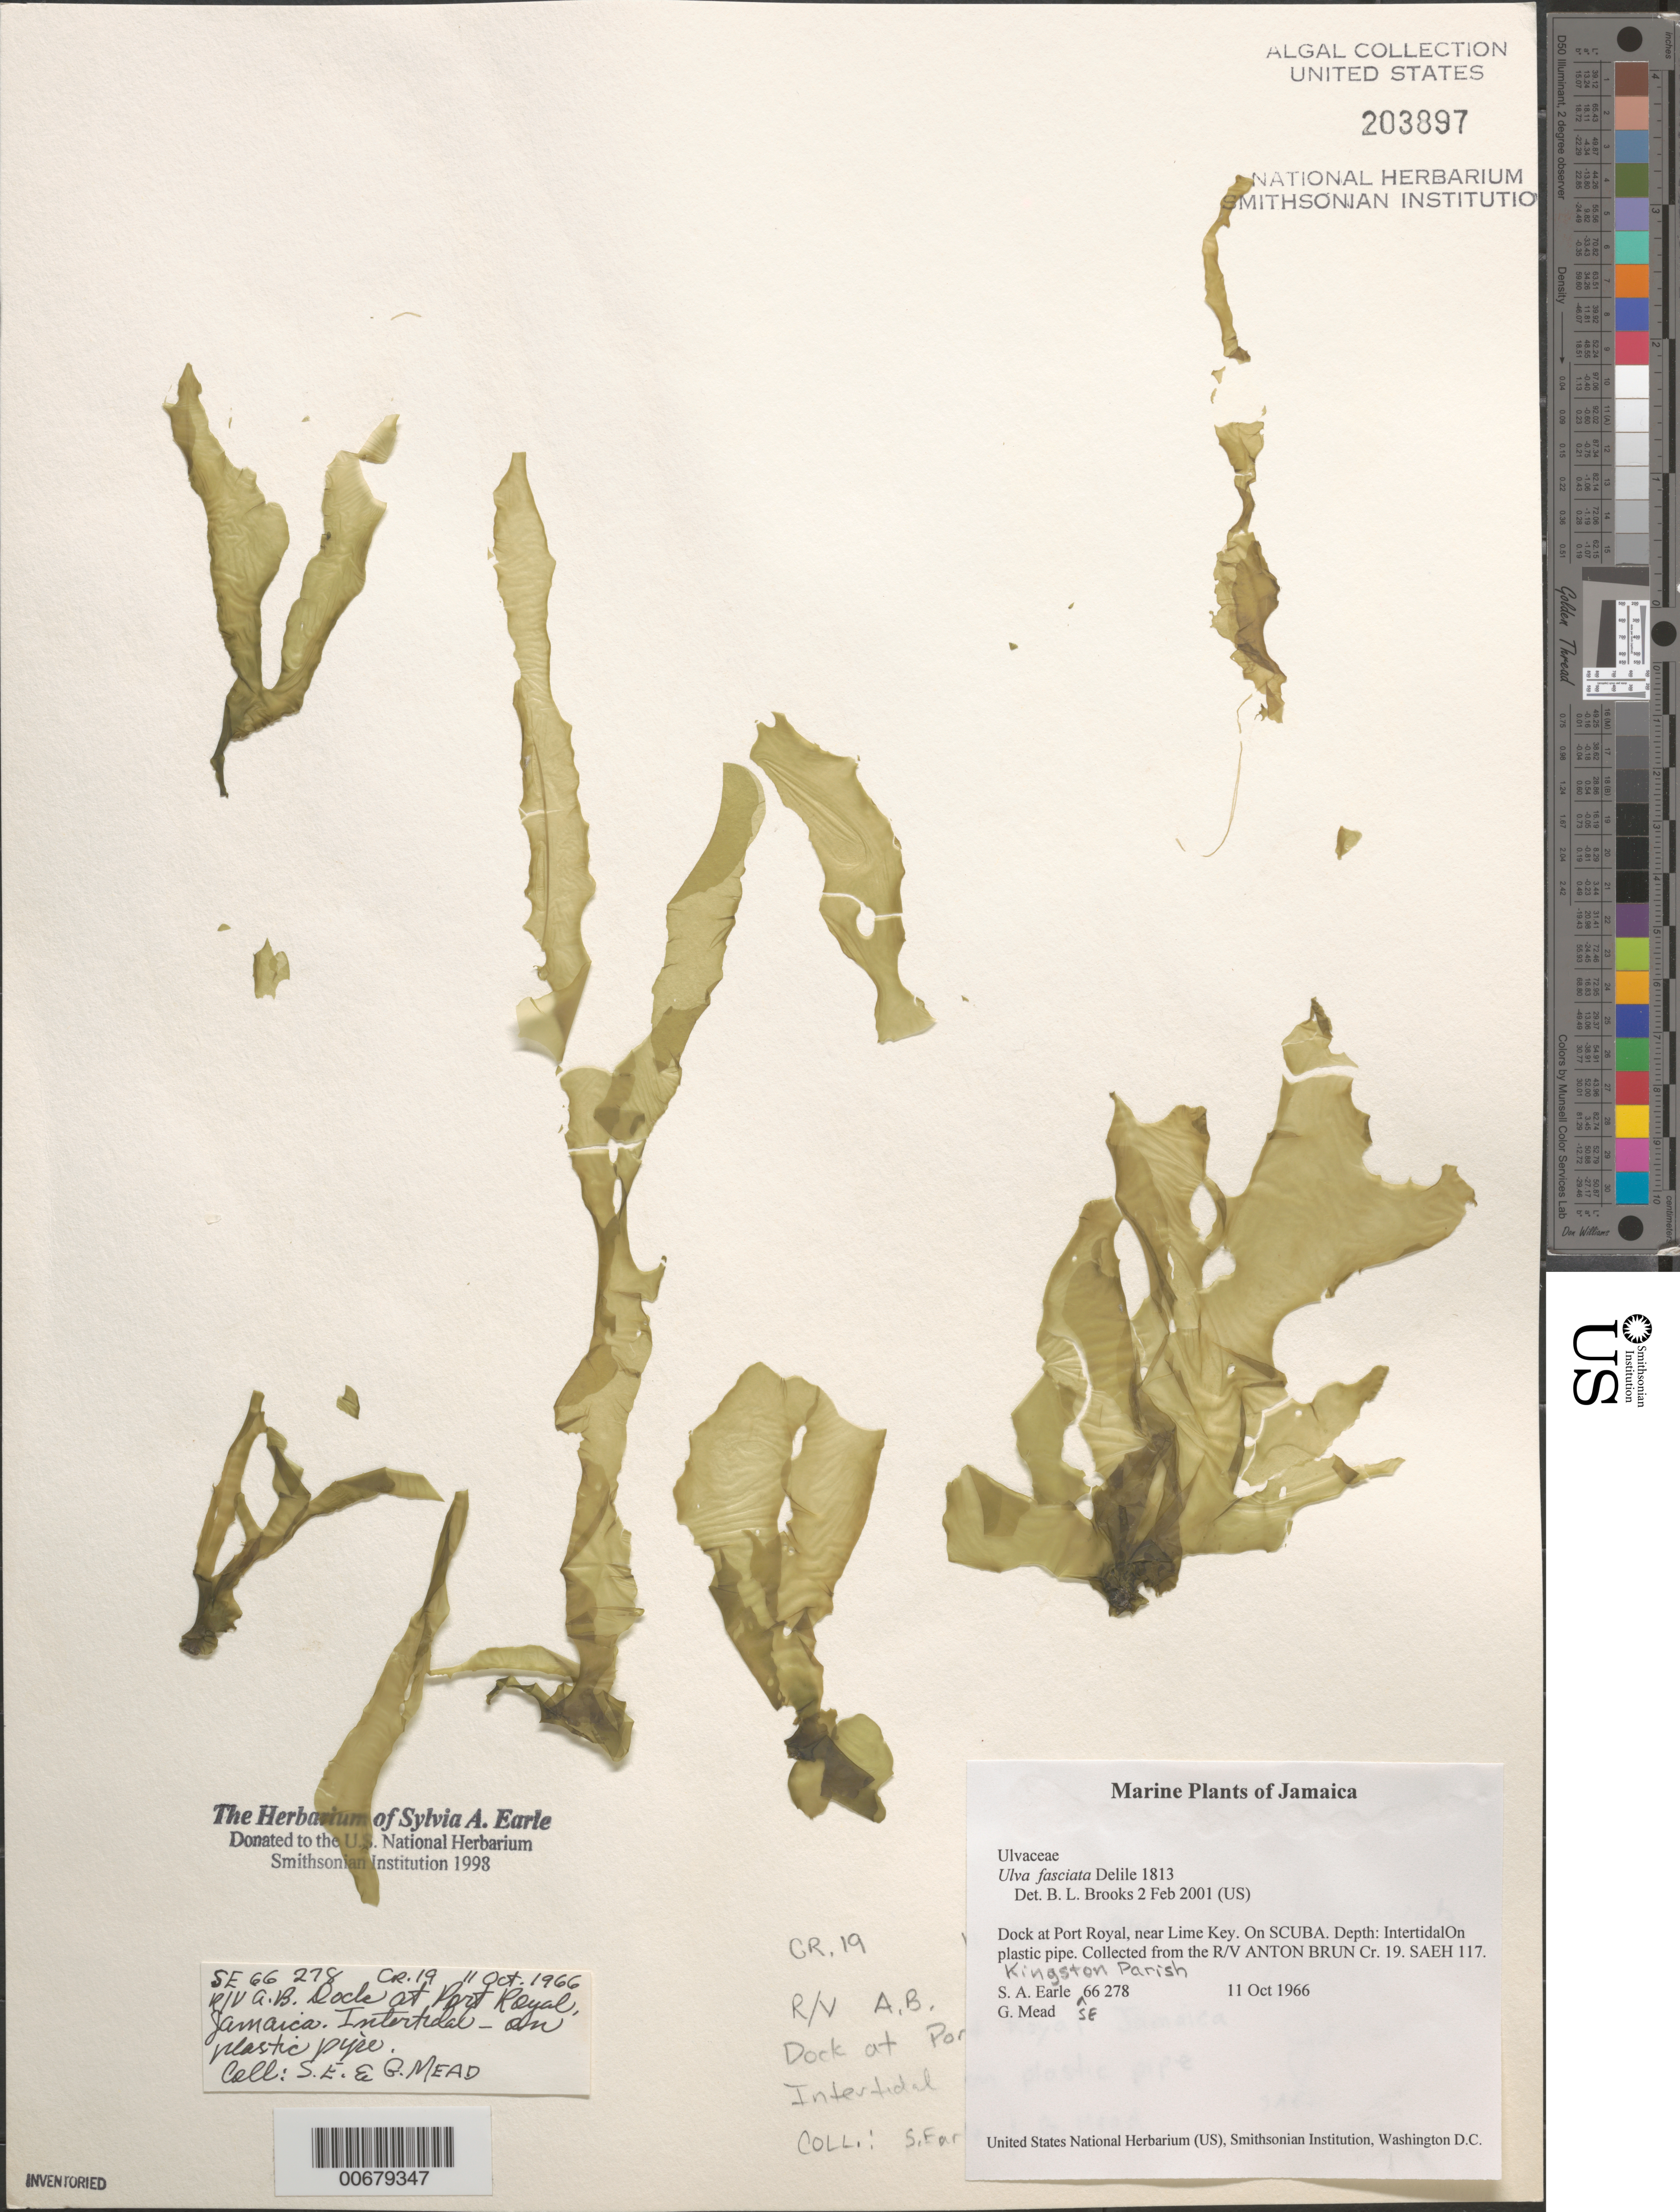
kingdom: Plantae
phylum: Chlorophyta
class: Ulvophyceae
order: Ulvales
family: Ulvaceae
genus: Ulva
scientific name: Ulva lactuca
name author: L.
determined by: Algae name updating Project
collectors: S. A. Earle & G. W. Mead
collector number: SE 66278 & SAEH 117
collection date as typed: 11 Oct 1966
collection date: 1966-10-11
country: Jamaica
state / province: Kingston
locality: Port Royal, near Lime Key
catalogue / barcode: US 203897